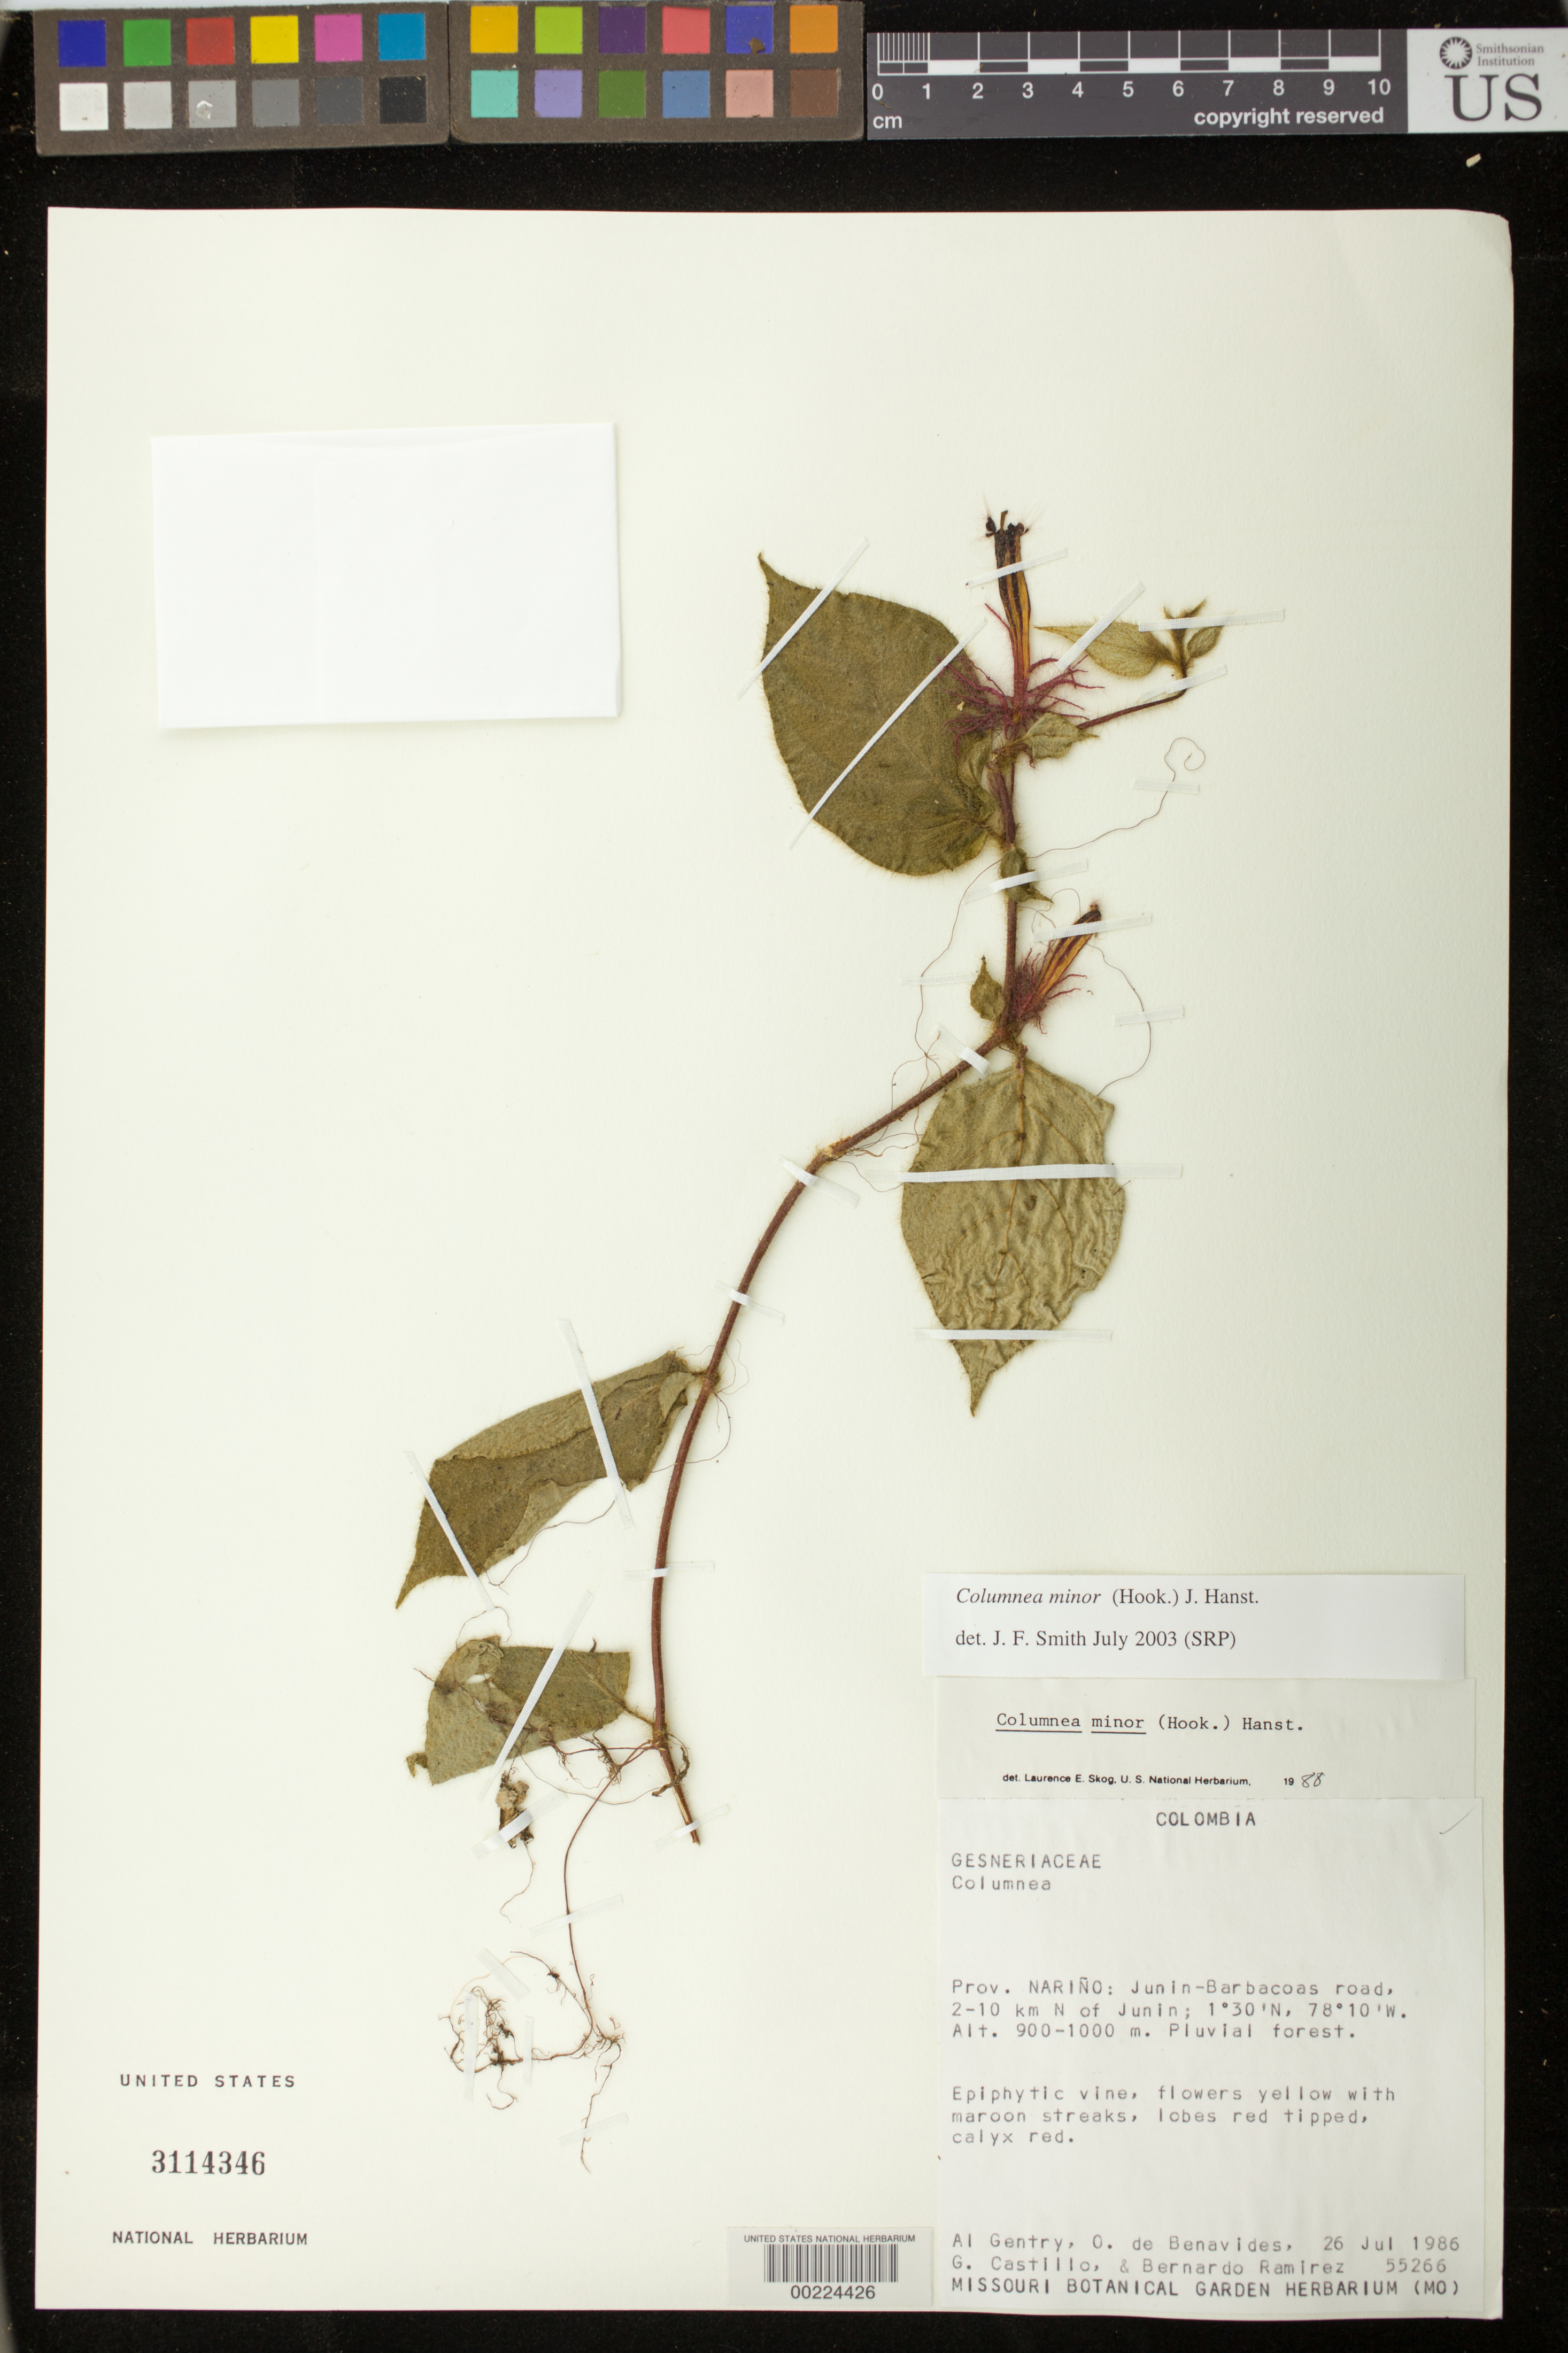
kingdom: Plantae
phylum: Tracheophyta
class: Magnoliopsida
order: Lamiales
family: Gesneriaceae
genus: Columnea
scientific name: Columnea minor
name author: (Hook.) Hanst.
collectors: A. H. Gentry, Olga S. de Benavides, G. Castillo C. & B. Ramírez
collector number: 55266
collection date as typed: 26 Jul 1986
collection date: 1986-07-26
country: Colombia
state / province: Nariño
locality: Junin-Barbacoas road, 2-10 km N of Junin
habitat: Pluvial forest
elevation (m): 900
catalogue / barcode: US 3114346